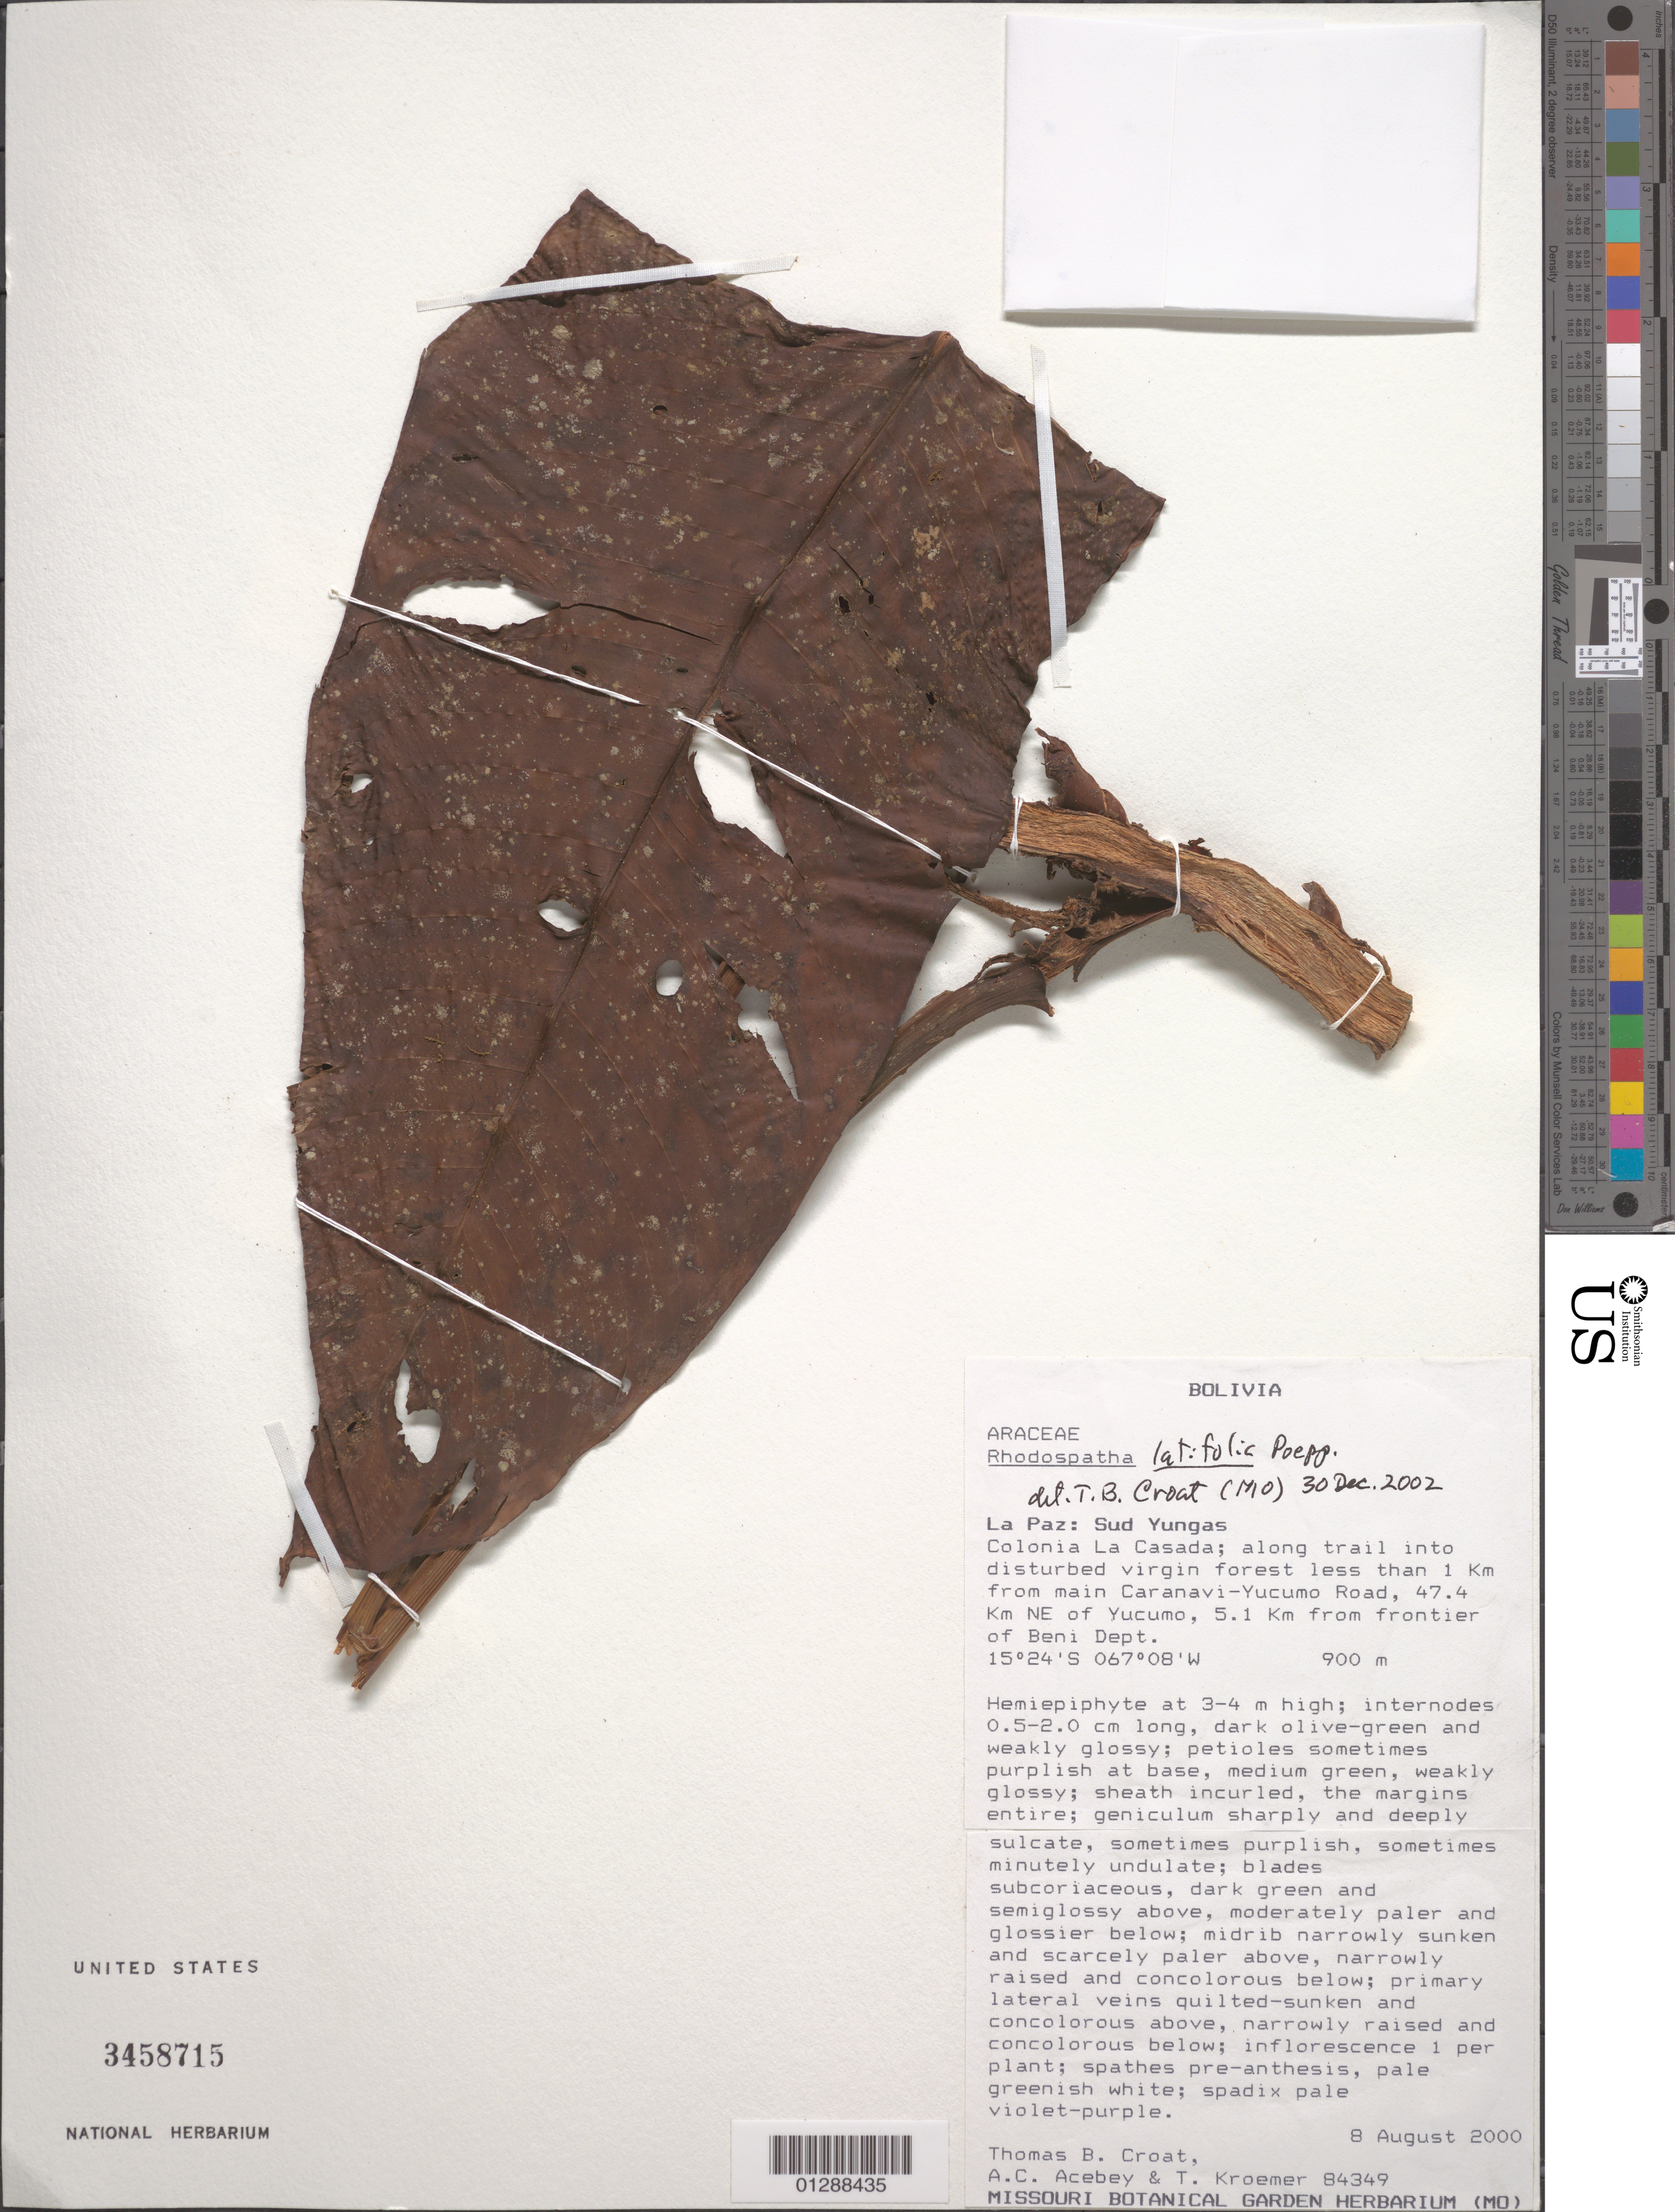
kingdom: Plantae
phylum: Tracheophyta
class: Liliopsida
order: Alismatales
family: Araceae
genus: Rhodospatha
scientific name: Rhodospatha latifolia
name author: Poepp. & Endl.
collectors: T. B. Croat, A. Acebey & T. Kroemer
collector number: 84349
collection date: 2000-08-08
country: Bolivia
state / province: La Paz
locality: Sud Yungas. Colonia La Casada; along trail into disturbed virgin forest less than 1 Km from main Caranavi-Yucumo Road, 47.4 Km NE of Yucumo, 5.1 Km from frontier of Beni Dept.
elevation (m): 900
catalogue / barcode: US 3458715